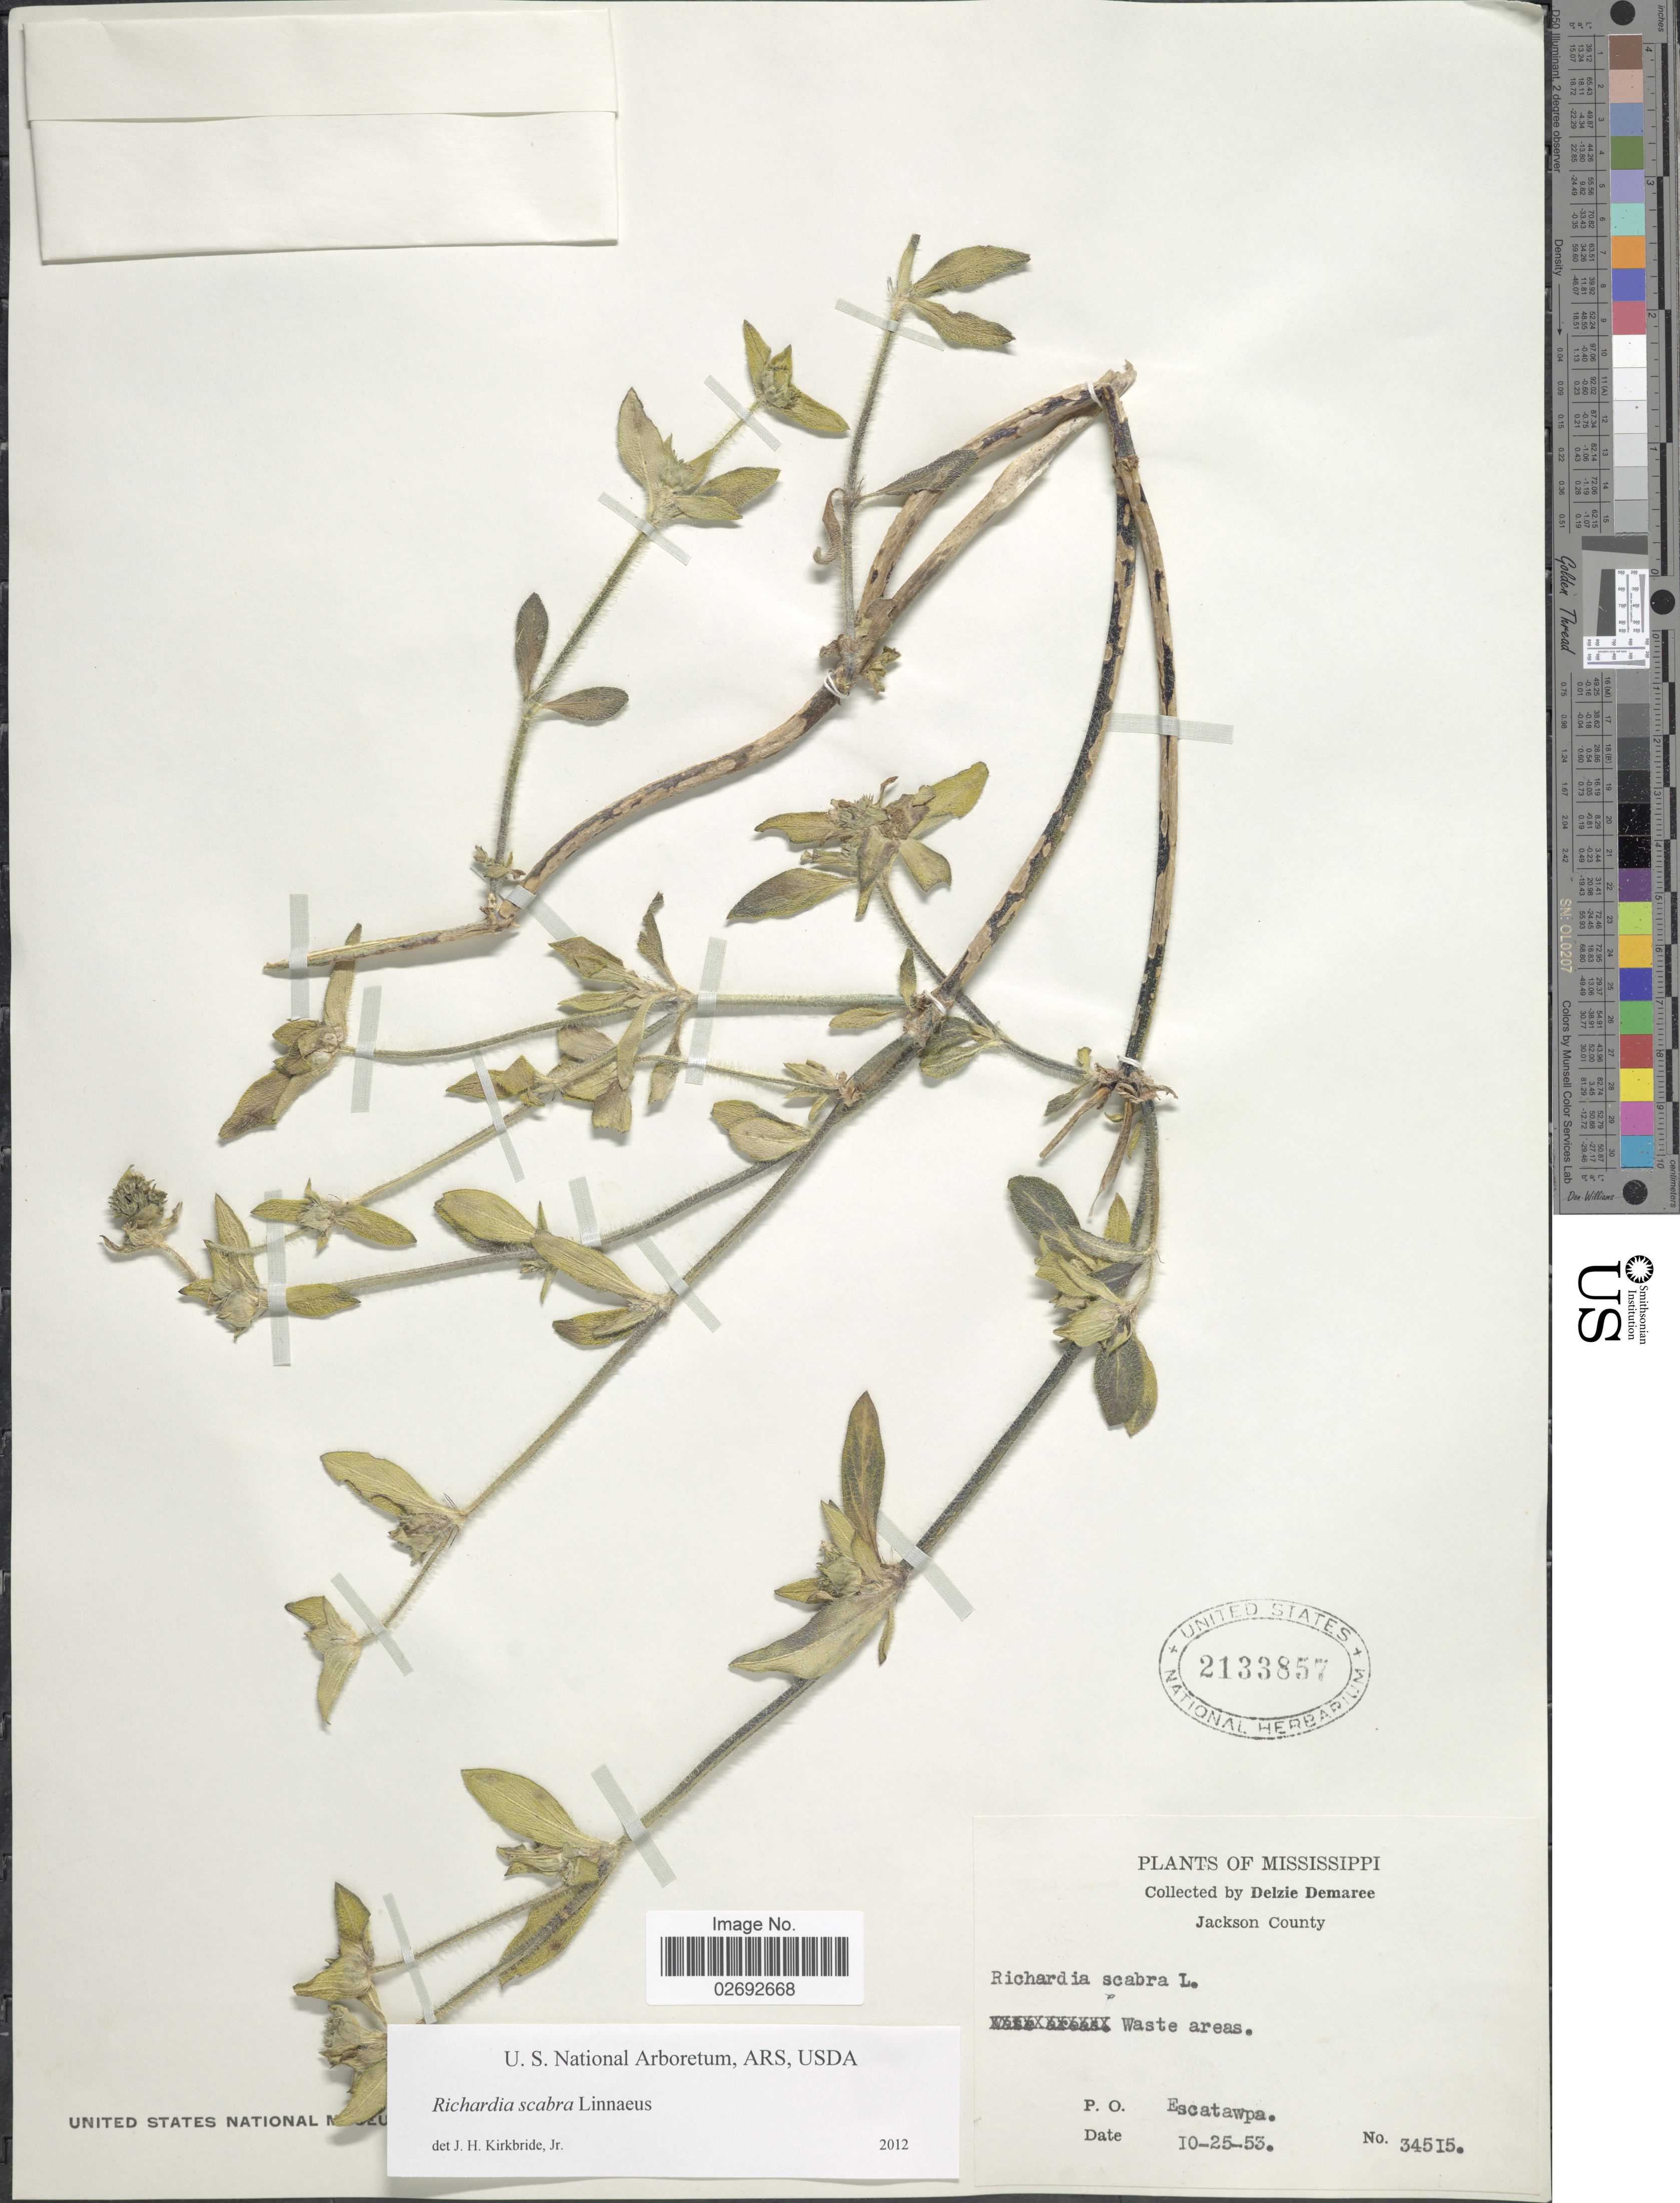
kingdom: Plantae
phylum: Tracheophyta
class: Magnoliopsida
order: Gentianales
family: Rubiaceae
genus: Richardia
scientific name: Richardia scabra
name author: L.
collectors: D. Demaree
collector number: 34515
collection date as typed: Transcribed d/m/y: 25/10/53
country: United States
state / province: Mississippi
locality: Jackson County, Waste areas, Escatawpa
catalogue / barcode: US 2133857